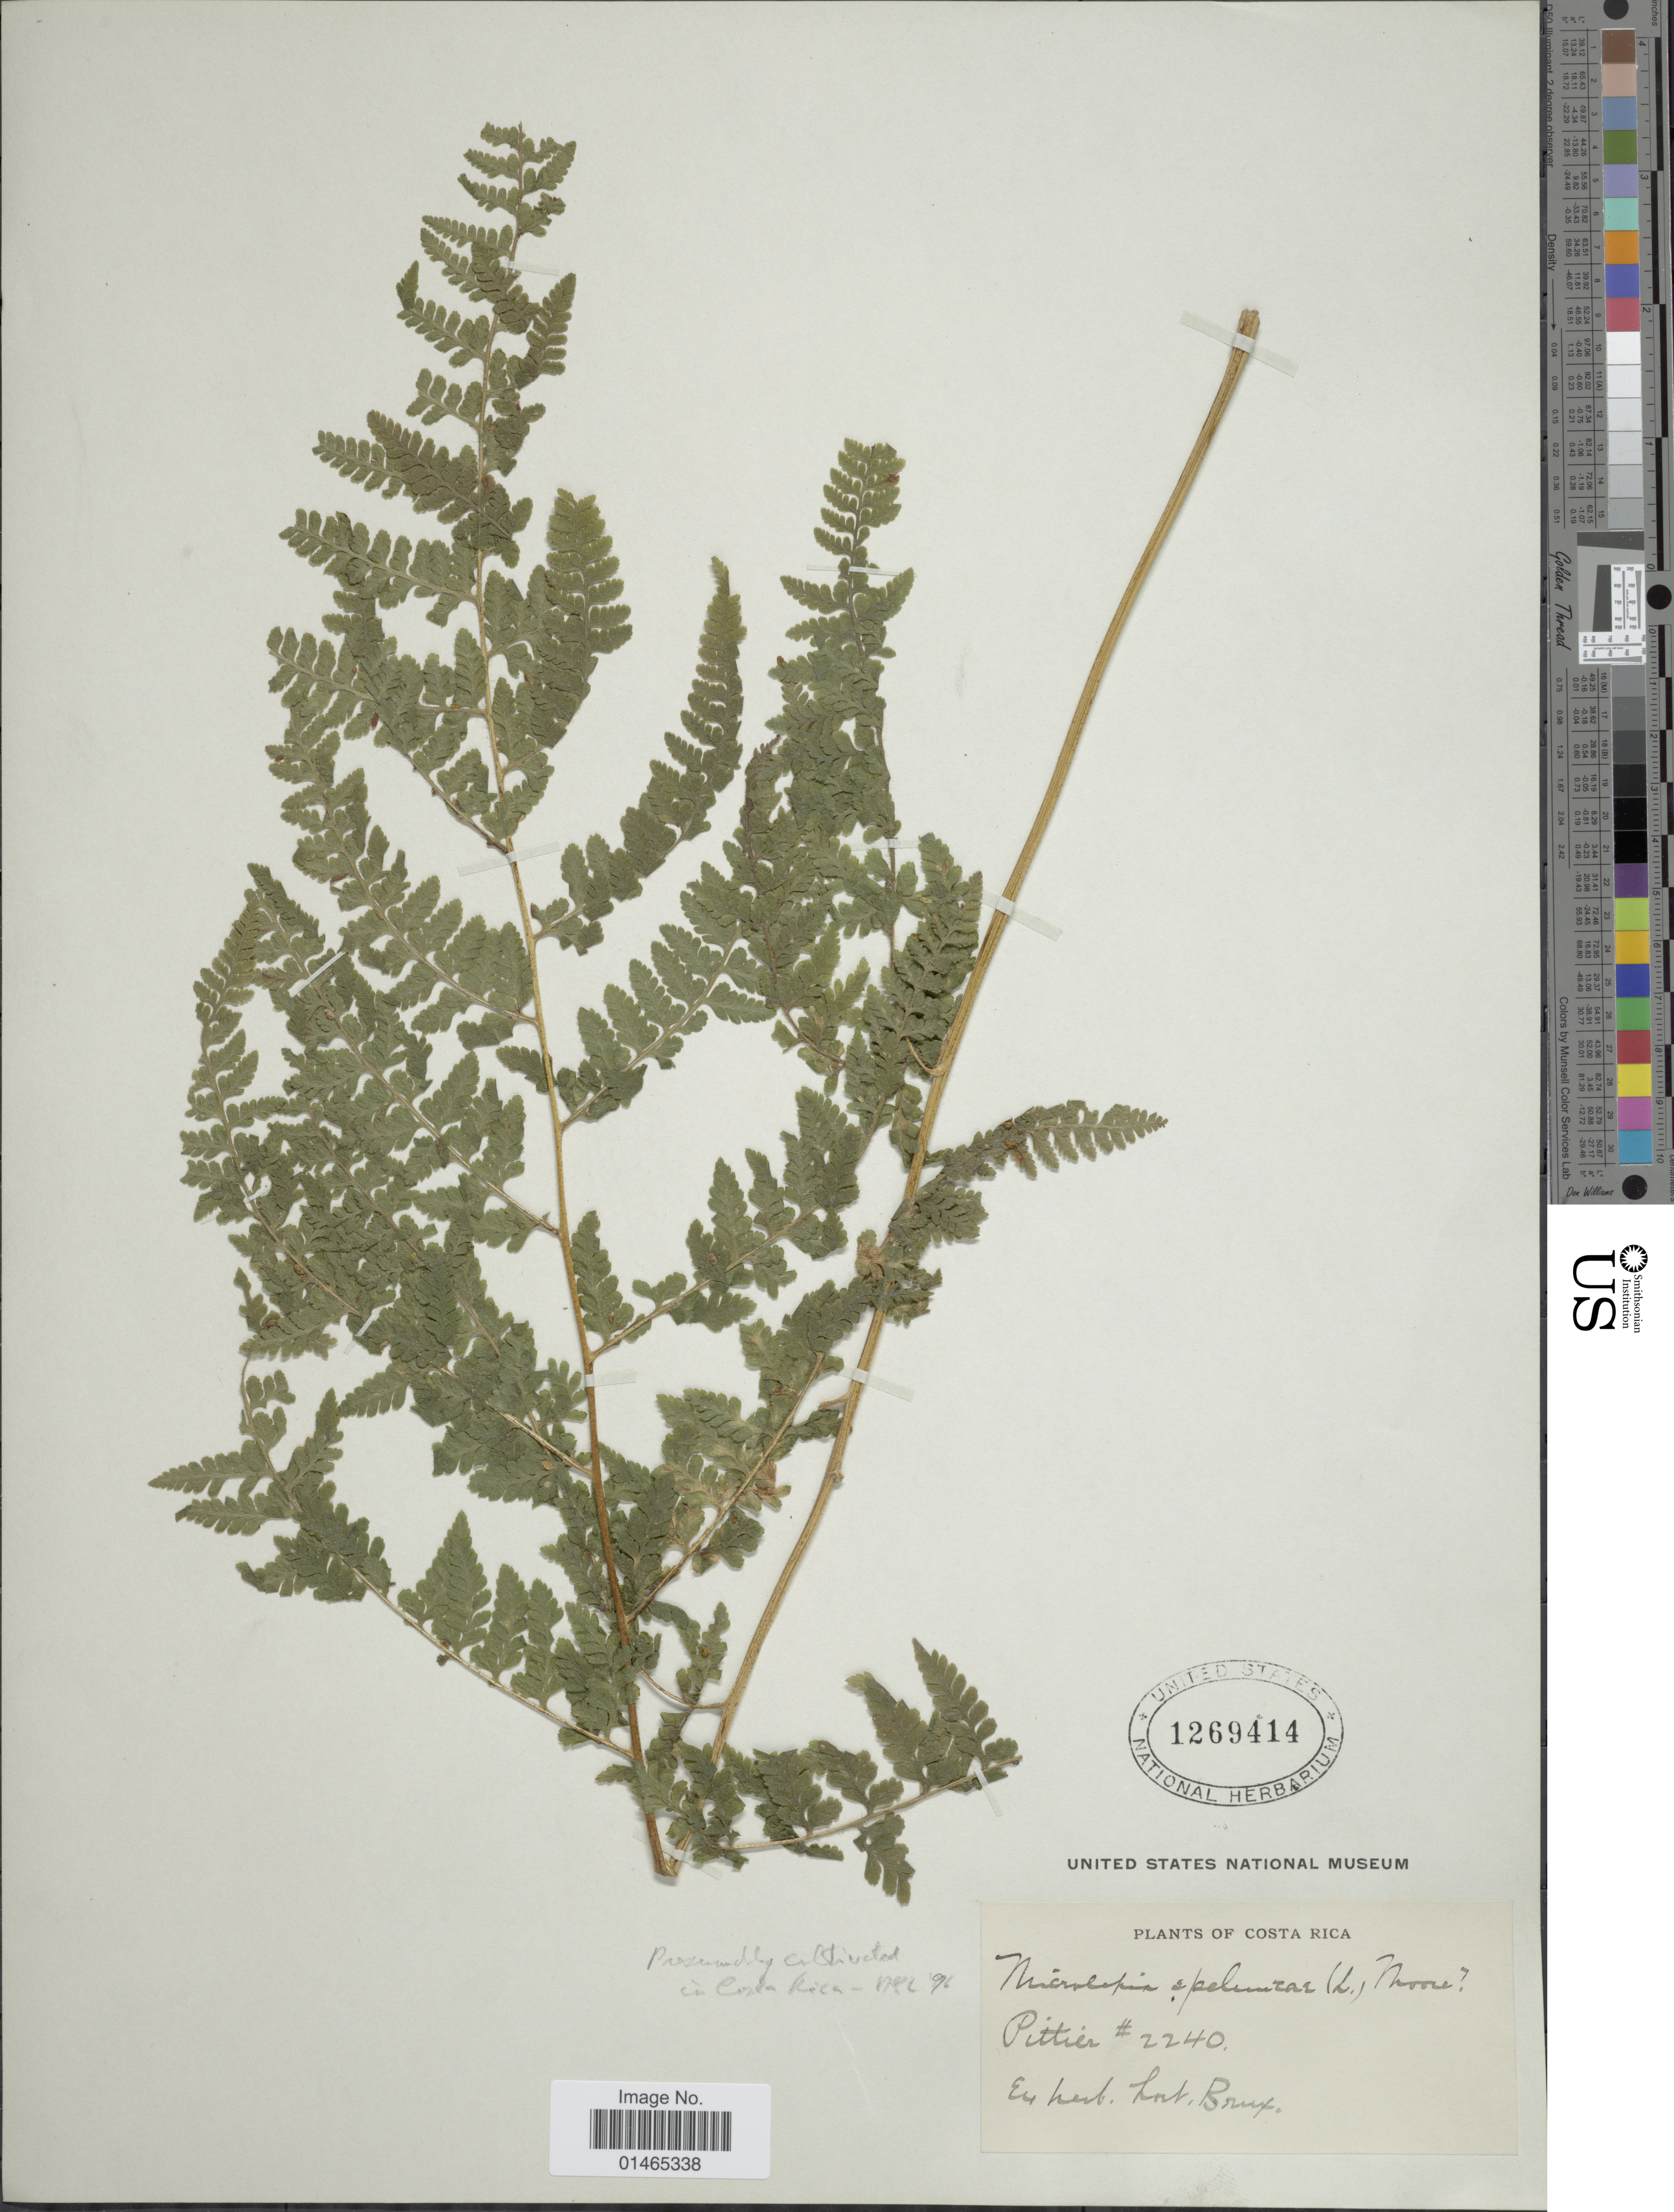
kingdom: Plantae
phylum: Tracheophyta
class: Polypodiopsida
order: Polypodiales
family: Dennstaedtiaceae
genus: Microlepia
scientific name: Microlepia speluncae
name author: (L.) T. Moore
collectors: Pittier, --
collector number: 2240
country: Costa Rica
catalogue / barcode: US 1269414